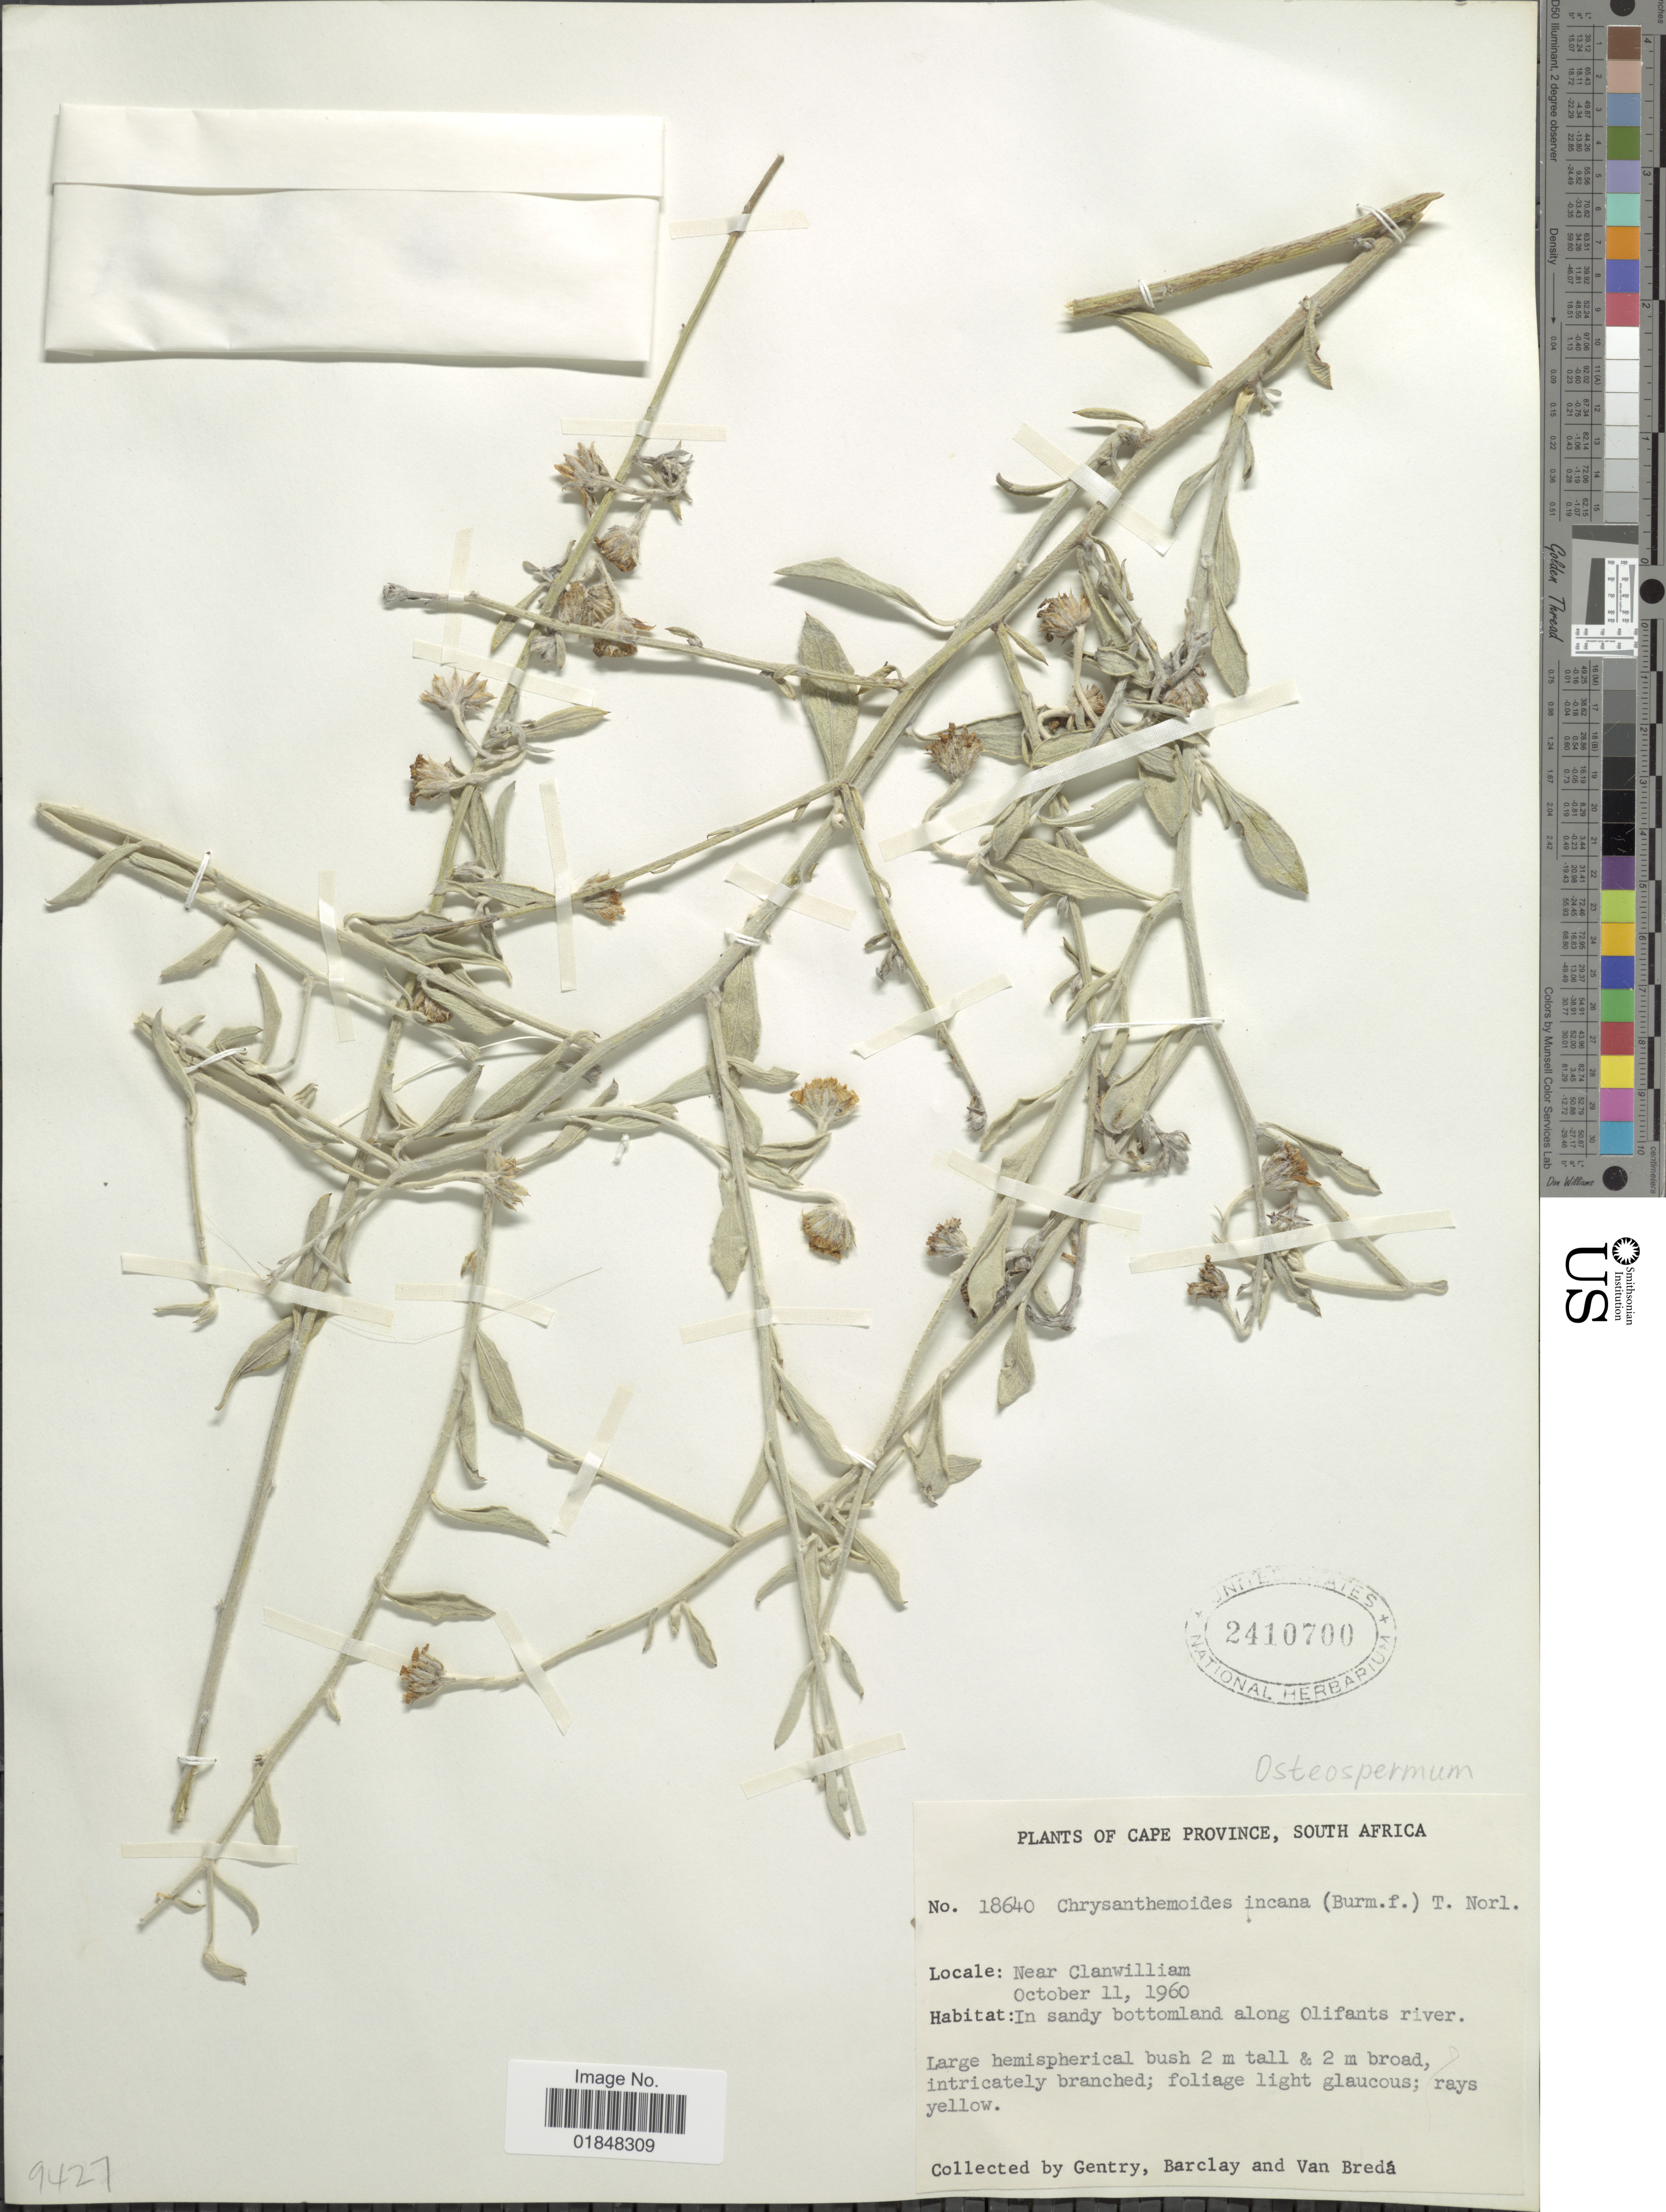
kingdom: Plantae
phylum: Tracheophyta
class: Magnoliopsida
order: Asterales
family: Asteraceae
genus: Osteospermum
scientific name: Osteospermum incana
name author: (Burm. f.) L.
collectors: Gentry, --, -- Barclay & P. Van Breda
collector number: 18640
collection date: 1960-10-11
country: South Africa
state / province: Western Cape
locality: Near Clanwilliam, in sandy bottomland along Olifants river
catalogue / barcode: US 2410700